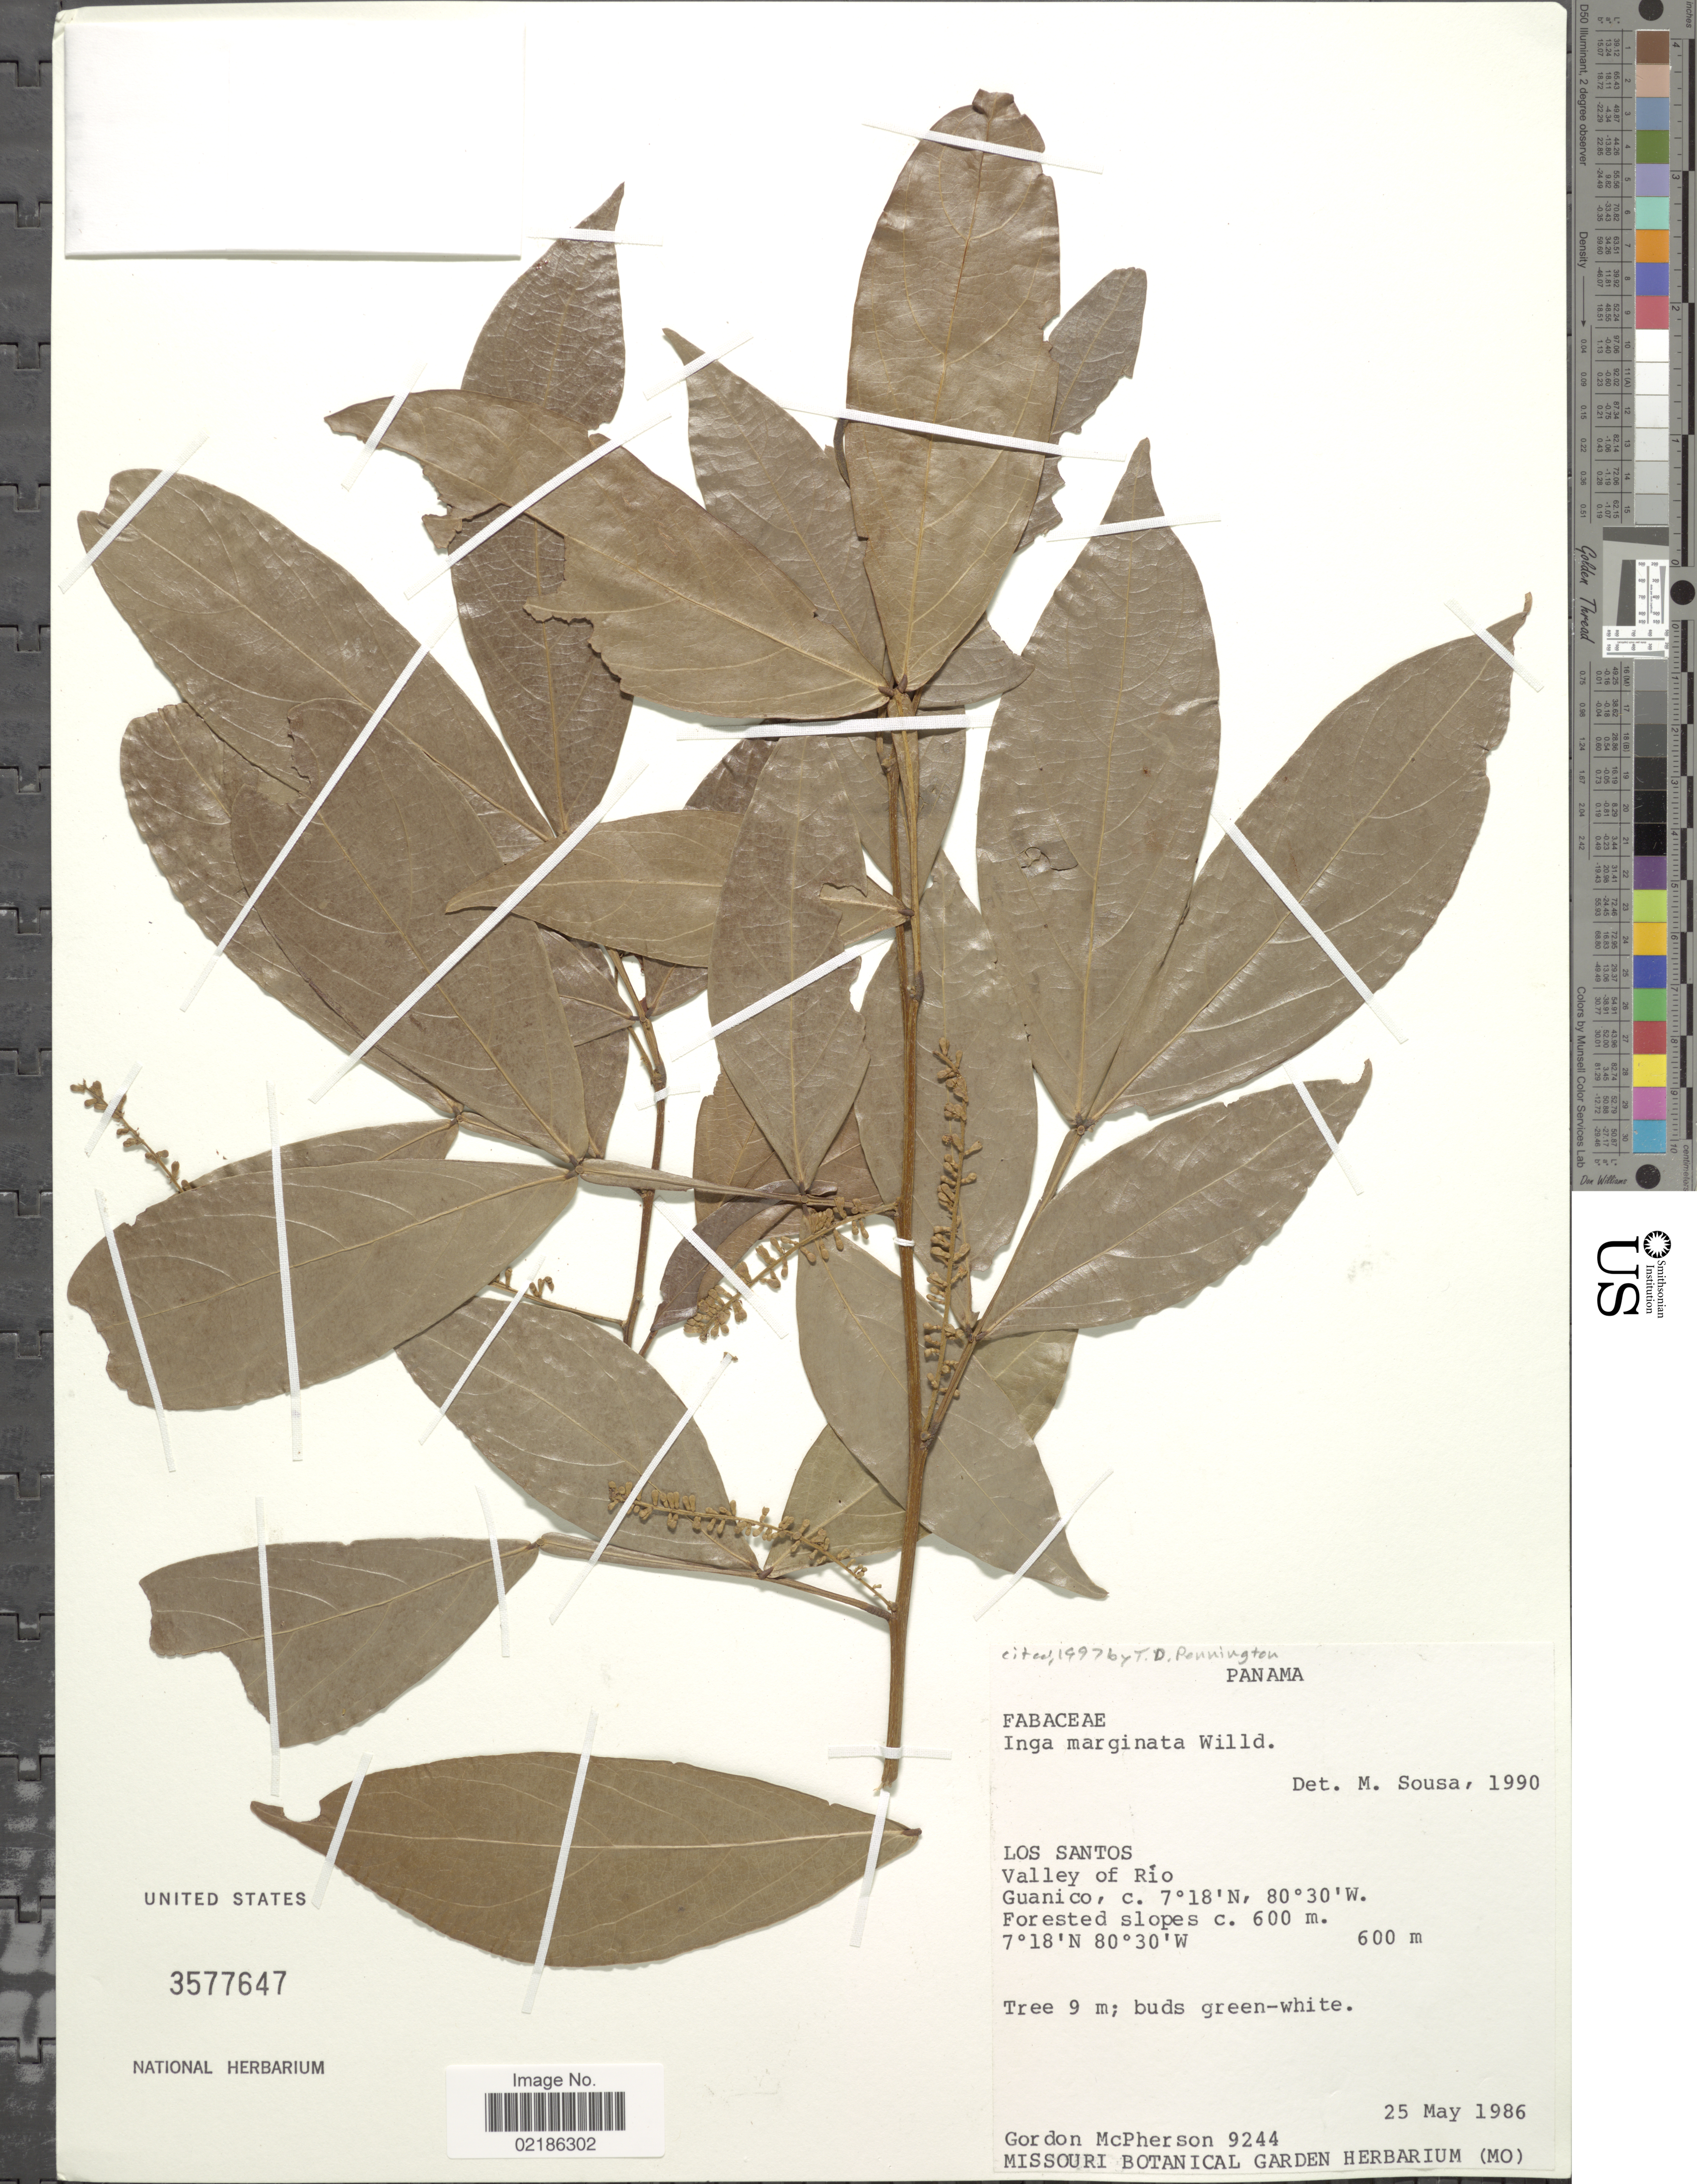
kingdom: Plantae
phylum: Tracheophyta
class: Magnoliopsida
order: Fabales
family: Fabaceae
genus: Inga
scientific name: Inga marginata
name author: Willd.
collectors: G. D. McPherson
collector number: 9244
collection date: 1986-05-25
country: Panama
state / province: Los Santos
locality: Valley of Rio Guanico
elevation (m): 600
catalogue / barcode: US 3577647